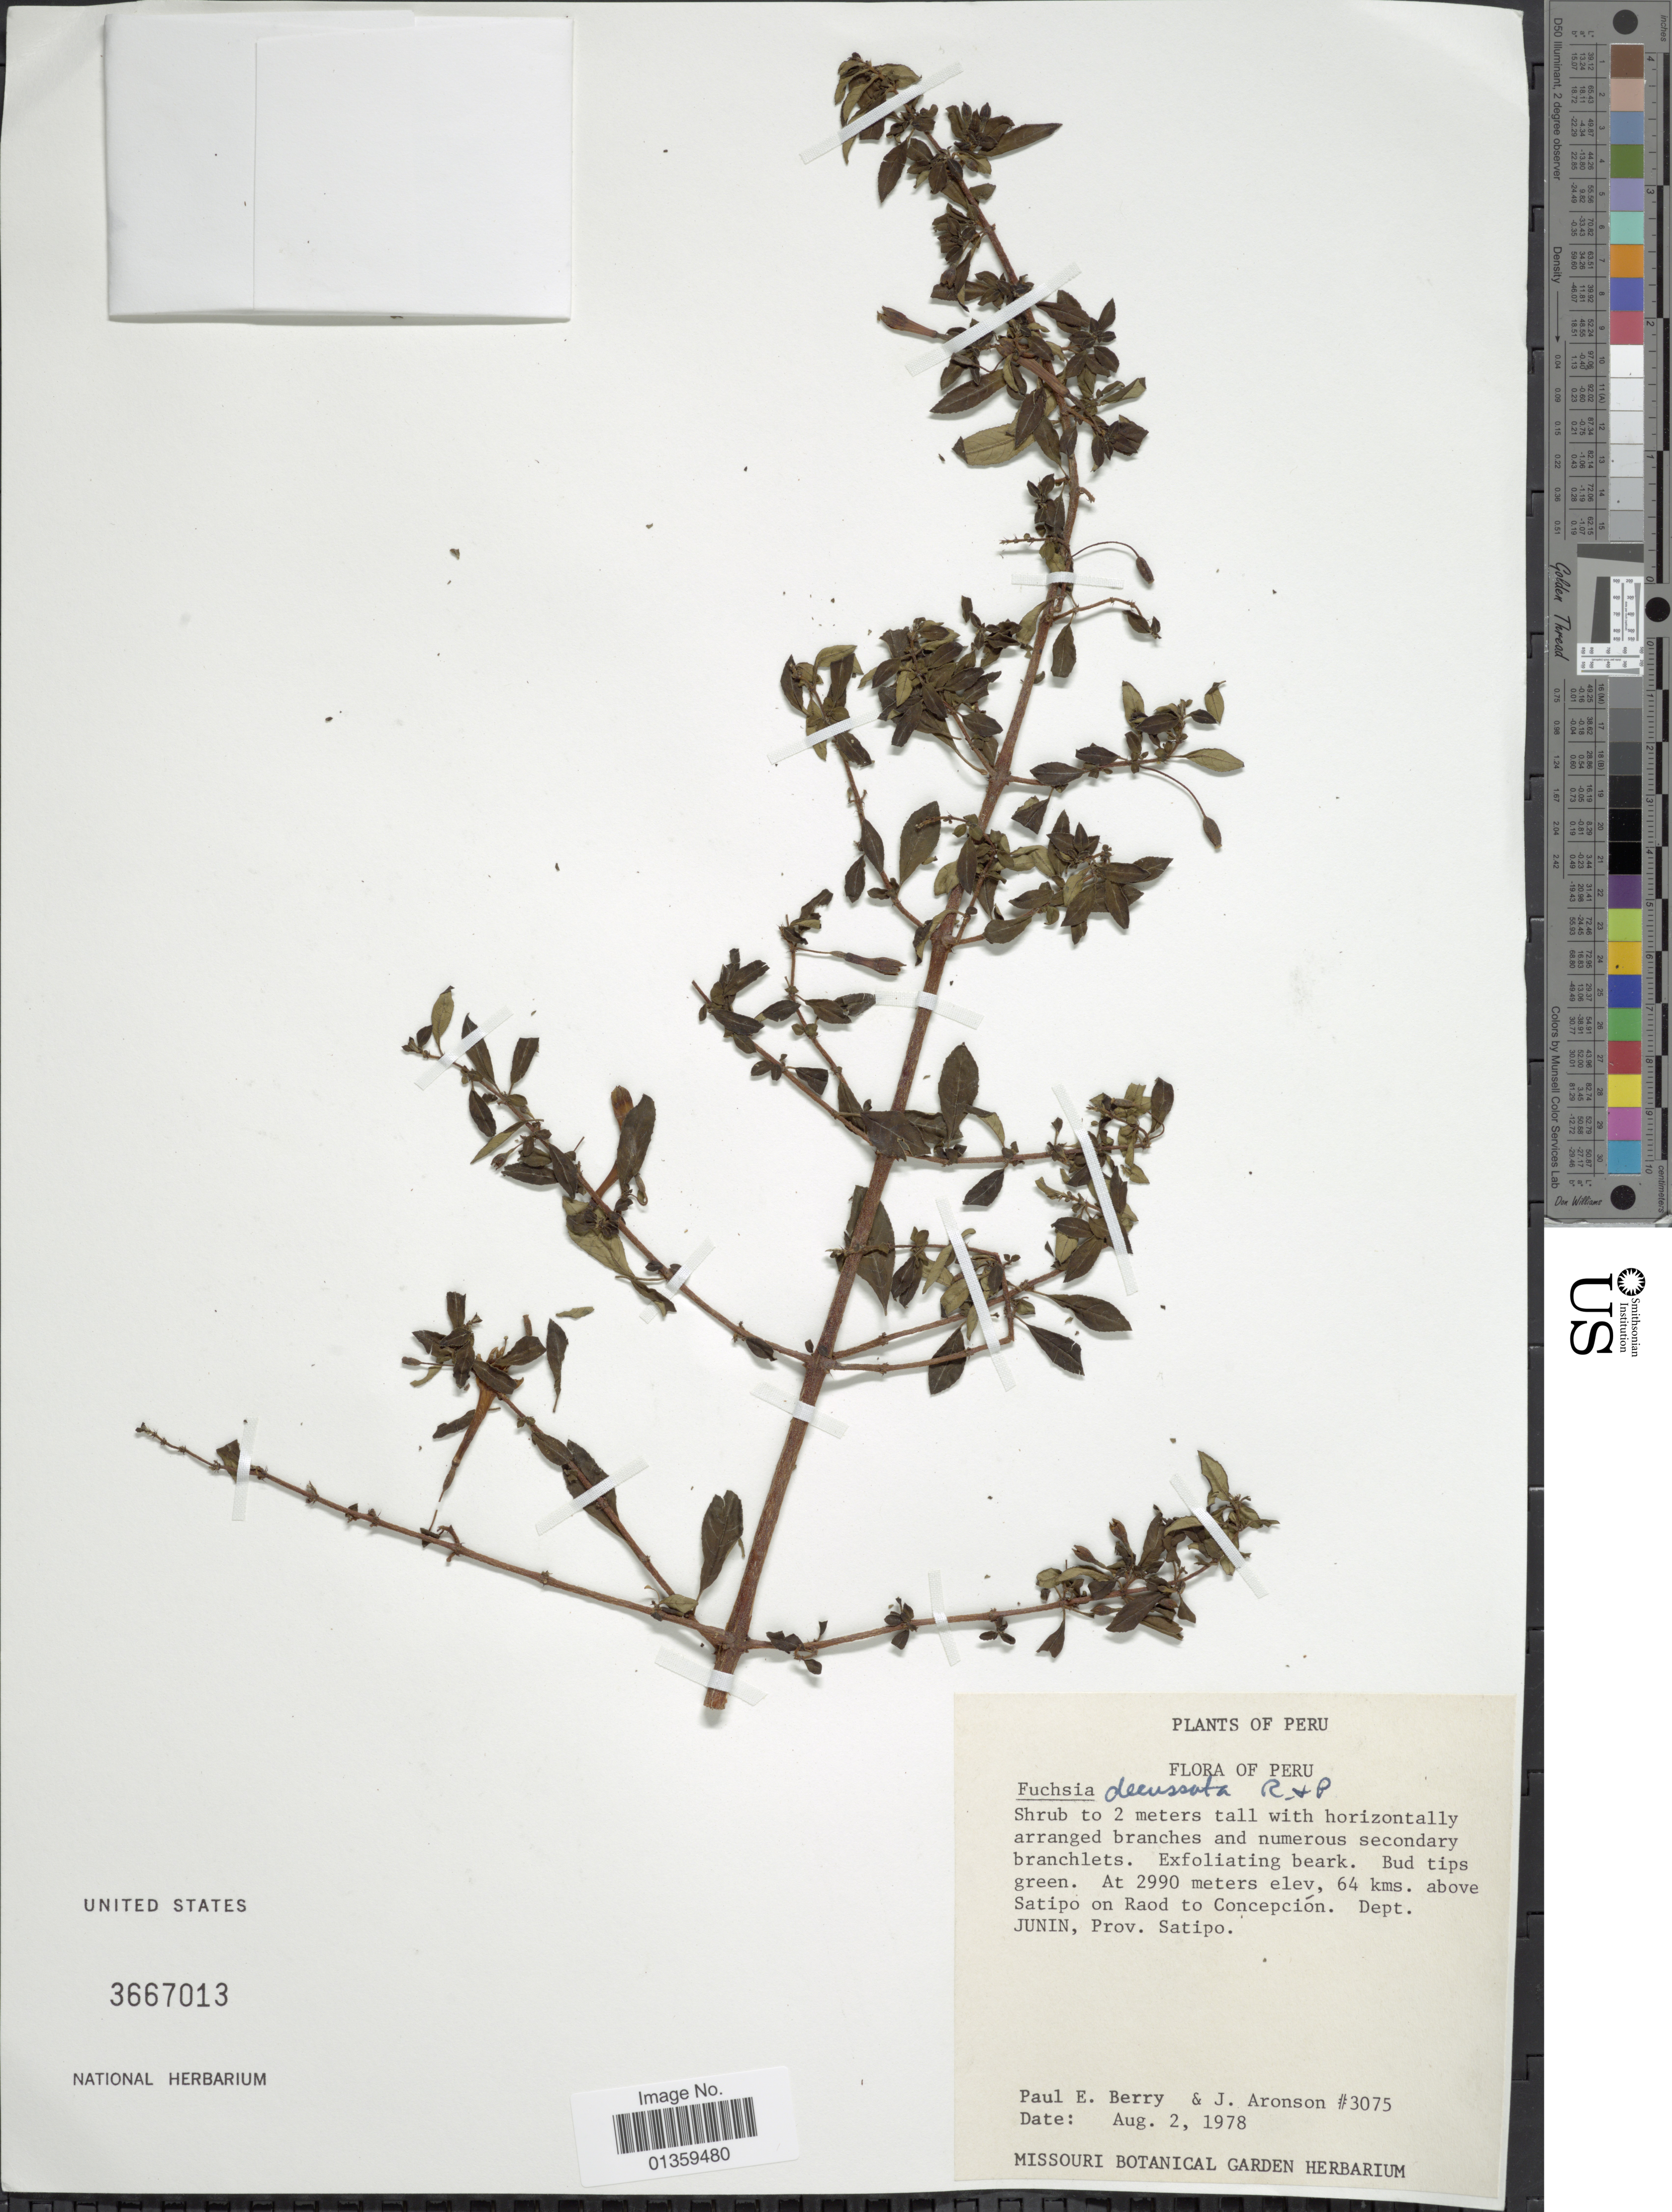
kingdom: Plantae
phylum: Tracheophyta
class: Magnoliopsida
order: Myrtales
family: Onagraceae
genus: Fuchsia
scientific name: Fuchsia decussata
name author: Ruiz & Pav.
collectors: P. E. Berry & J. Aronson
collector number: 3075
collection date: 1978-08-02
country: Peru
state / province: Junín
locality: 64 kms. above Satipo on Road to Concepción, Prov. Satipo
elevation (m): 2990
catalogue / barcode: US 3667013